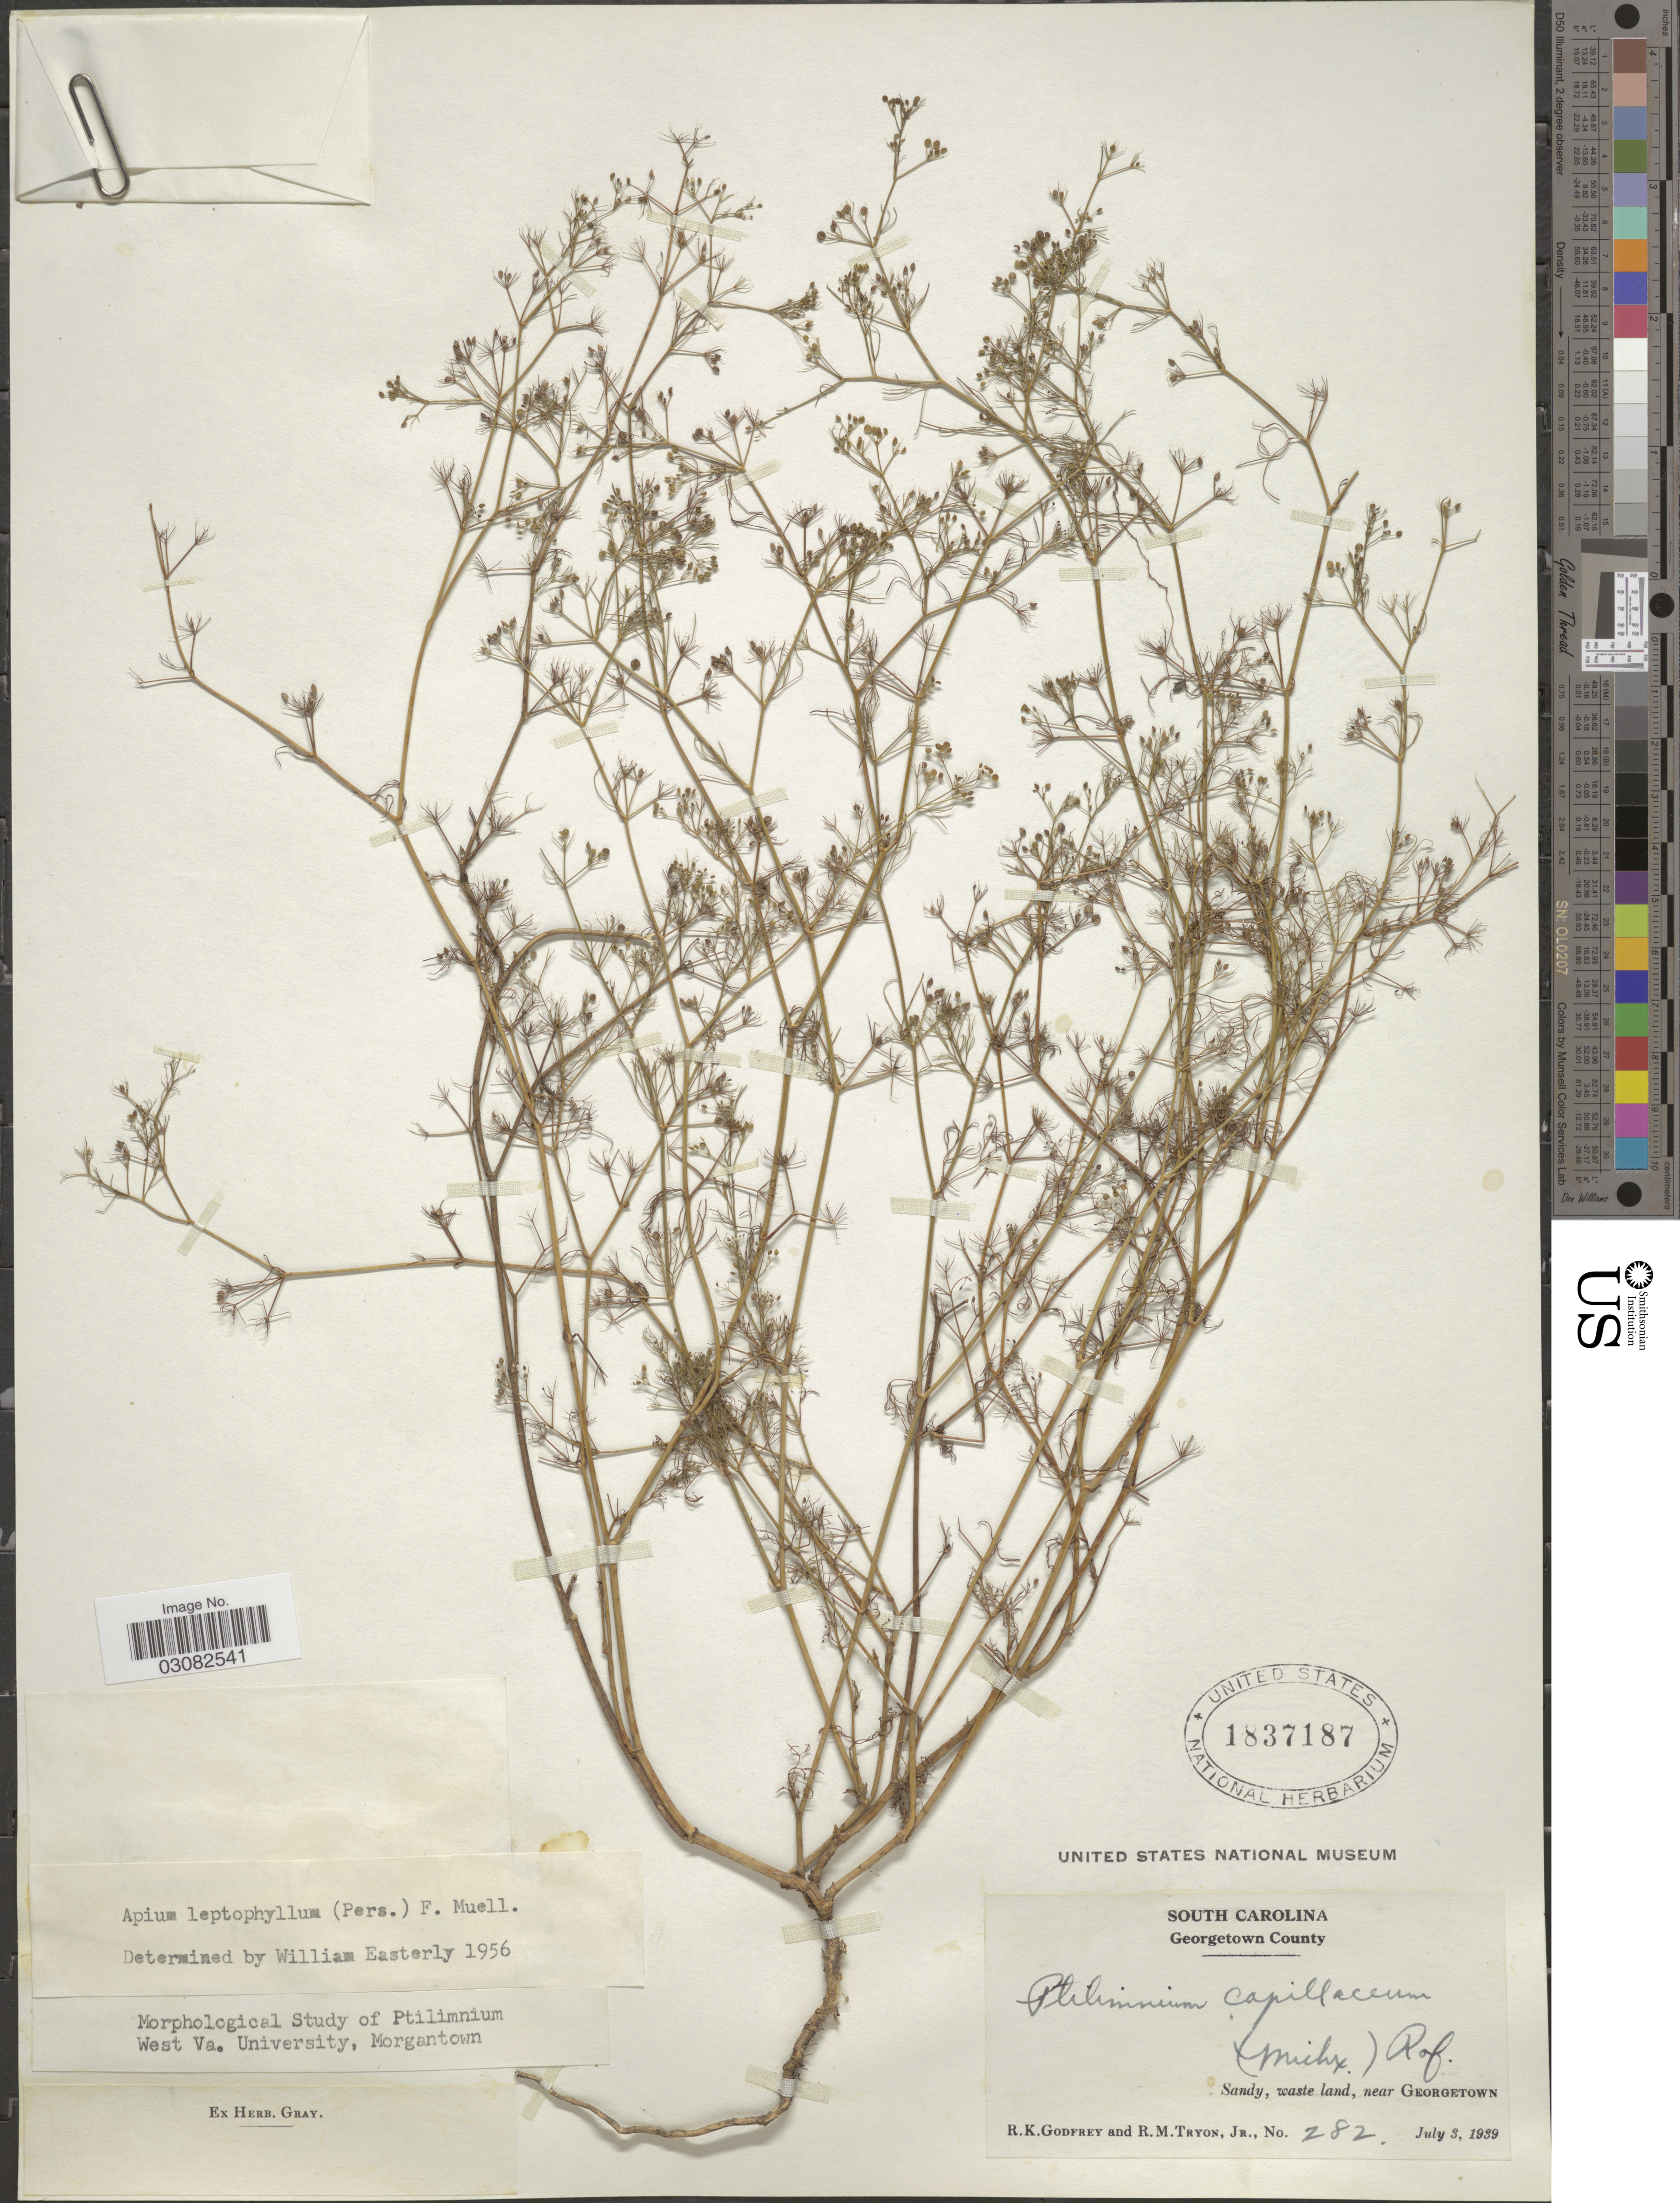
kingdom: Plantae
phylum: Tracheophyta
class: Magnoliopsida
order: Apiales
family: Apiaceae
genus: Apium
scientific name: Apium leptophyllum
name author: (Pers.) F. Muell. ex Benth.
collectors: R. K. Godfrey & R. Tryon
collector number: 282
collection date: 1939-07-03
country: United States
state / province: South Carolina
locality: Georgetown County. Sandy, waste land, near Georgetown.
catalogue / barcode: US 1837187